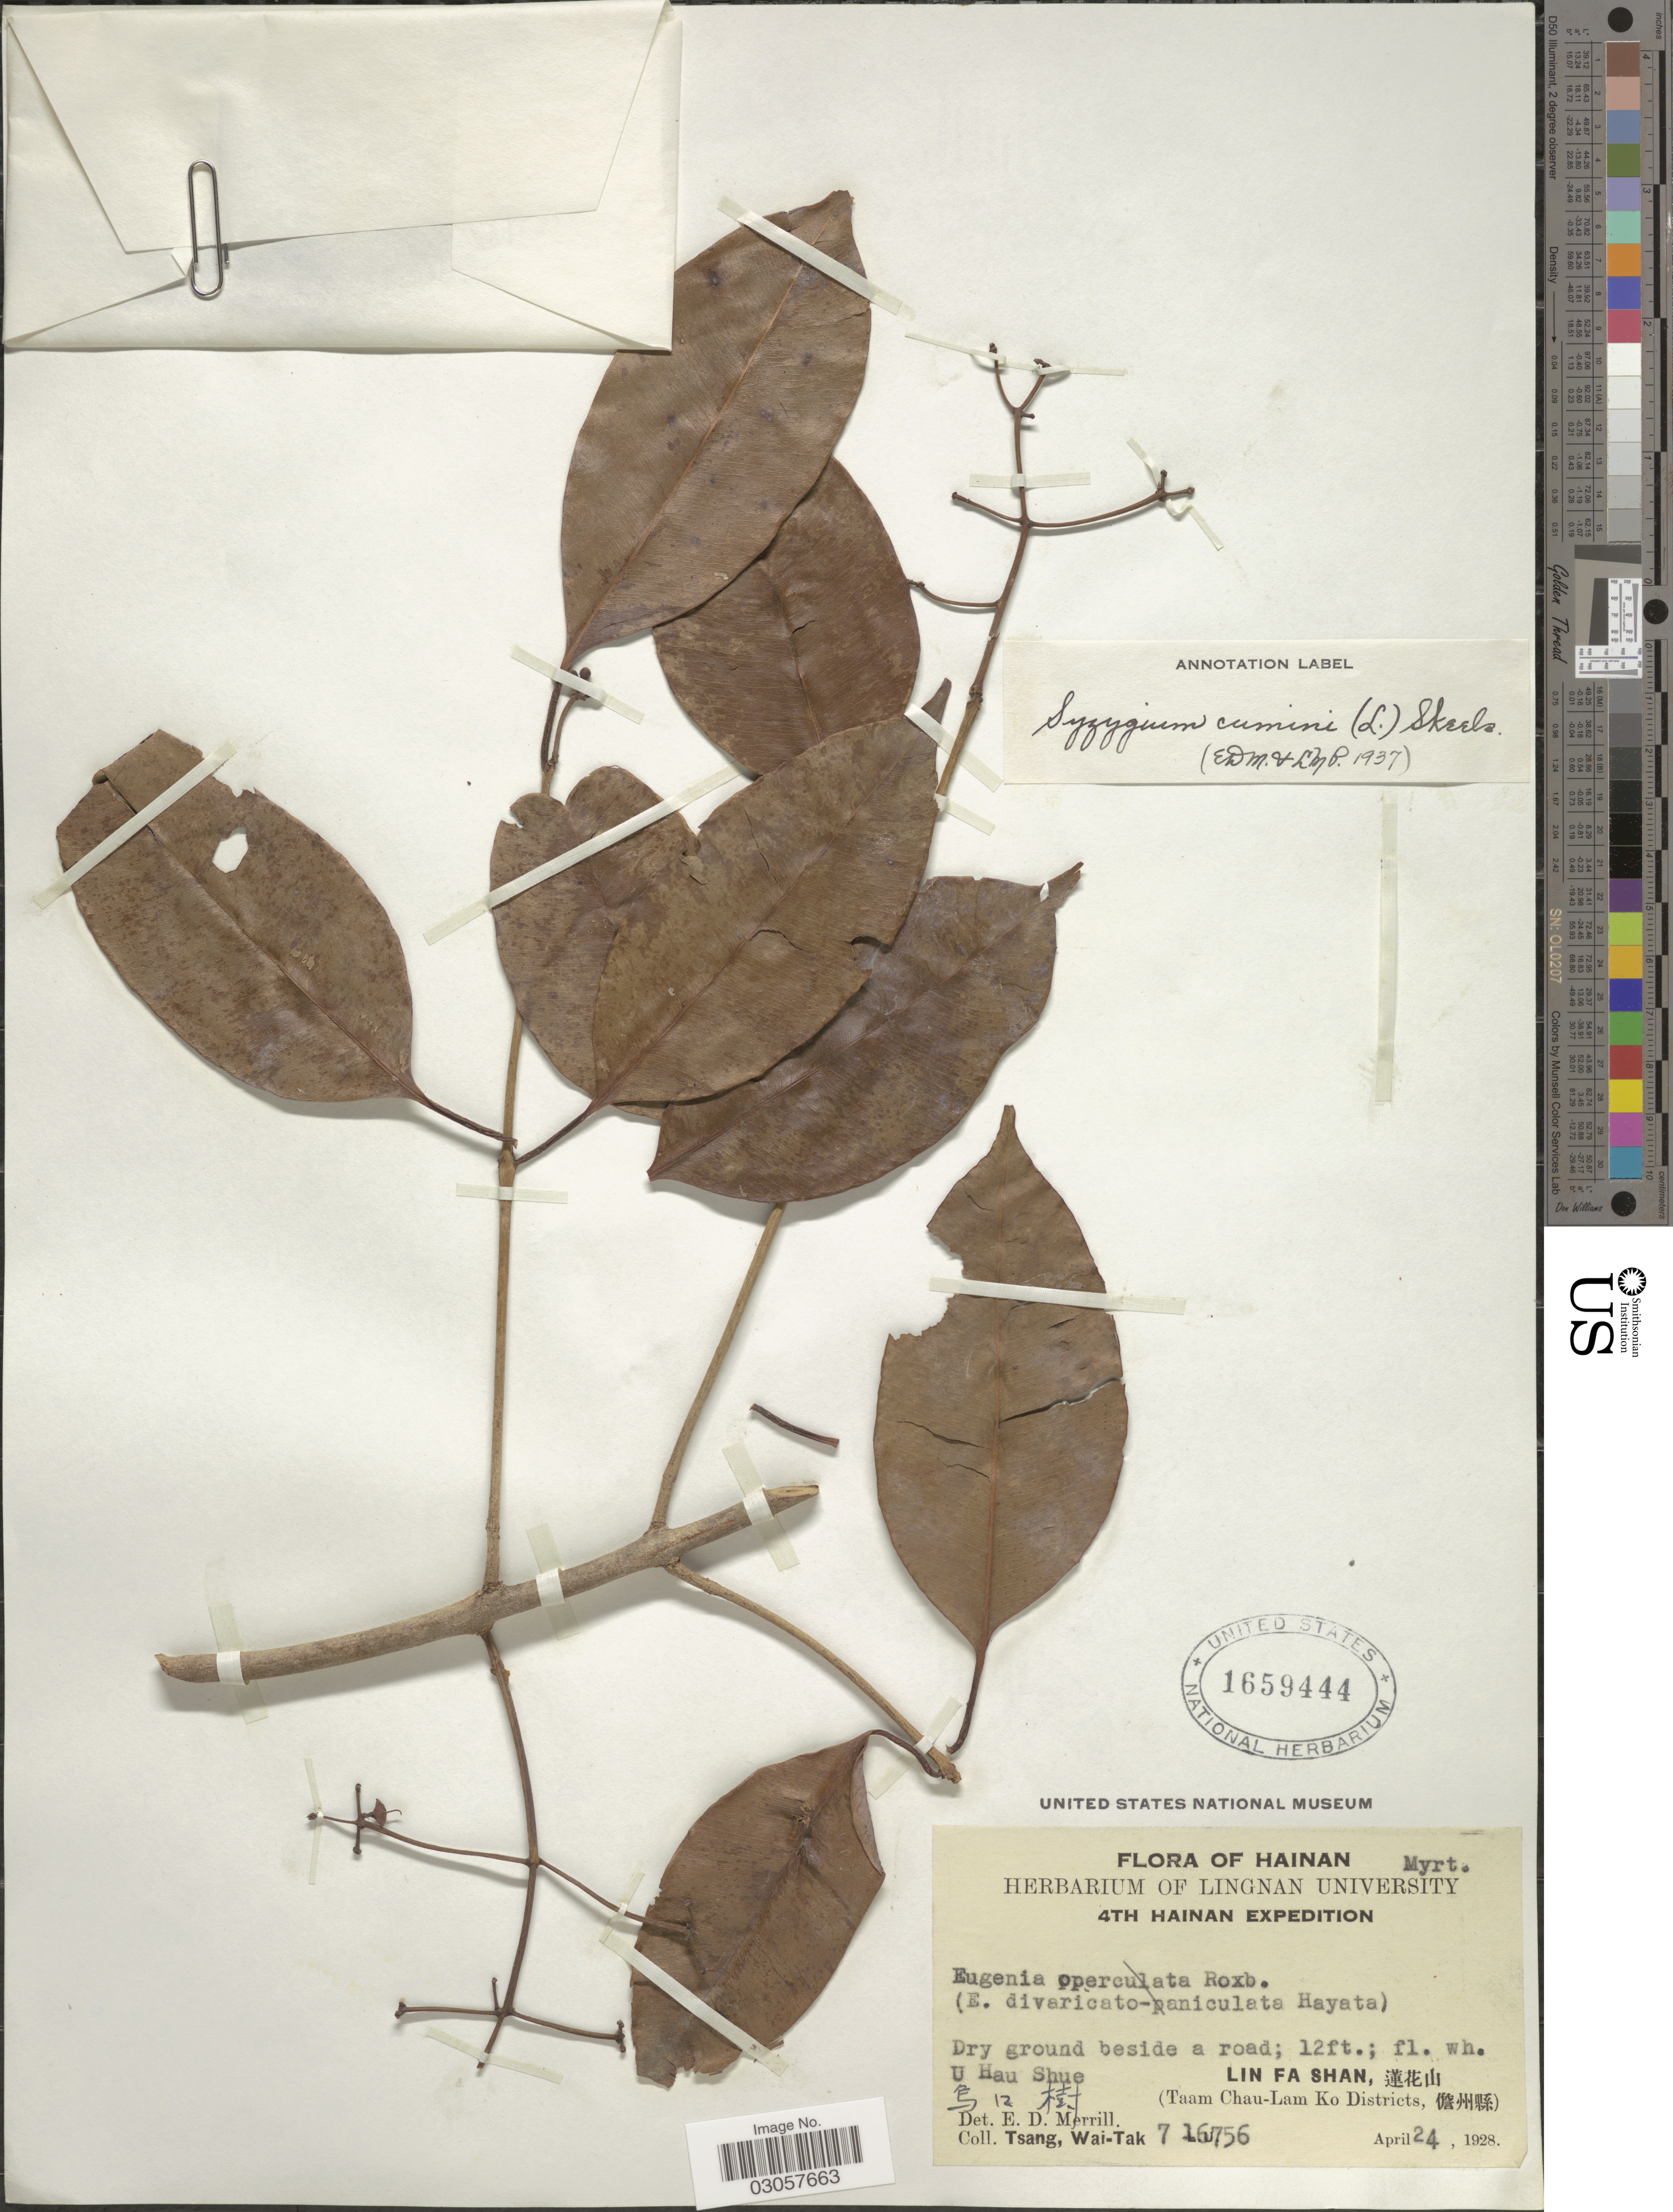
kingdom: Plantae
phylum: Tracheophyta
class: Magnoliopsida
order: Myrtales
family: Myrtaceae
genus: Syzygium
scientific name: Syzygium cumini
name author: (L.) Skeels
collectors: W. T. Tsang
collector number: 716756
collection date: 1928-04-24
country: China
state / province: Hainan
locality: LFa Shan, (Taam Chau-Lam Ko Districts. U Hau Shue .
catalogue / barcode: US 1659444